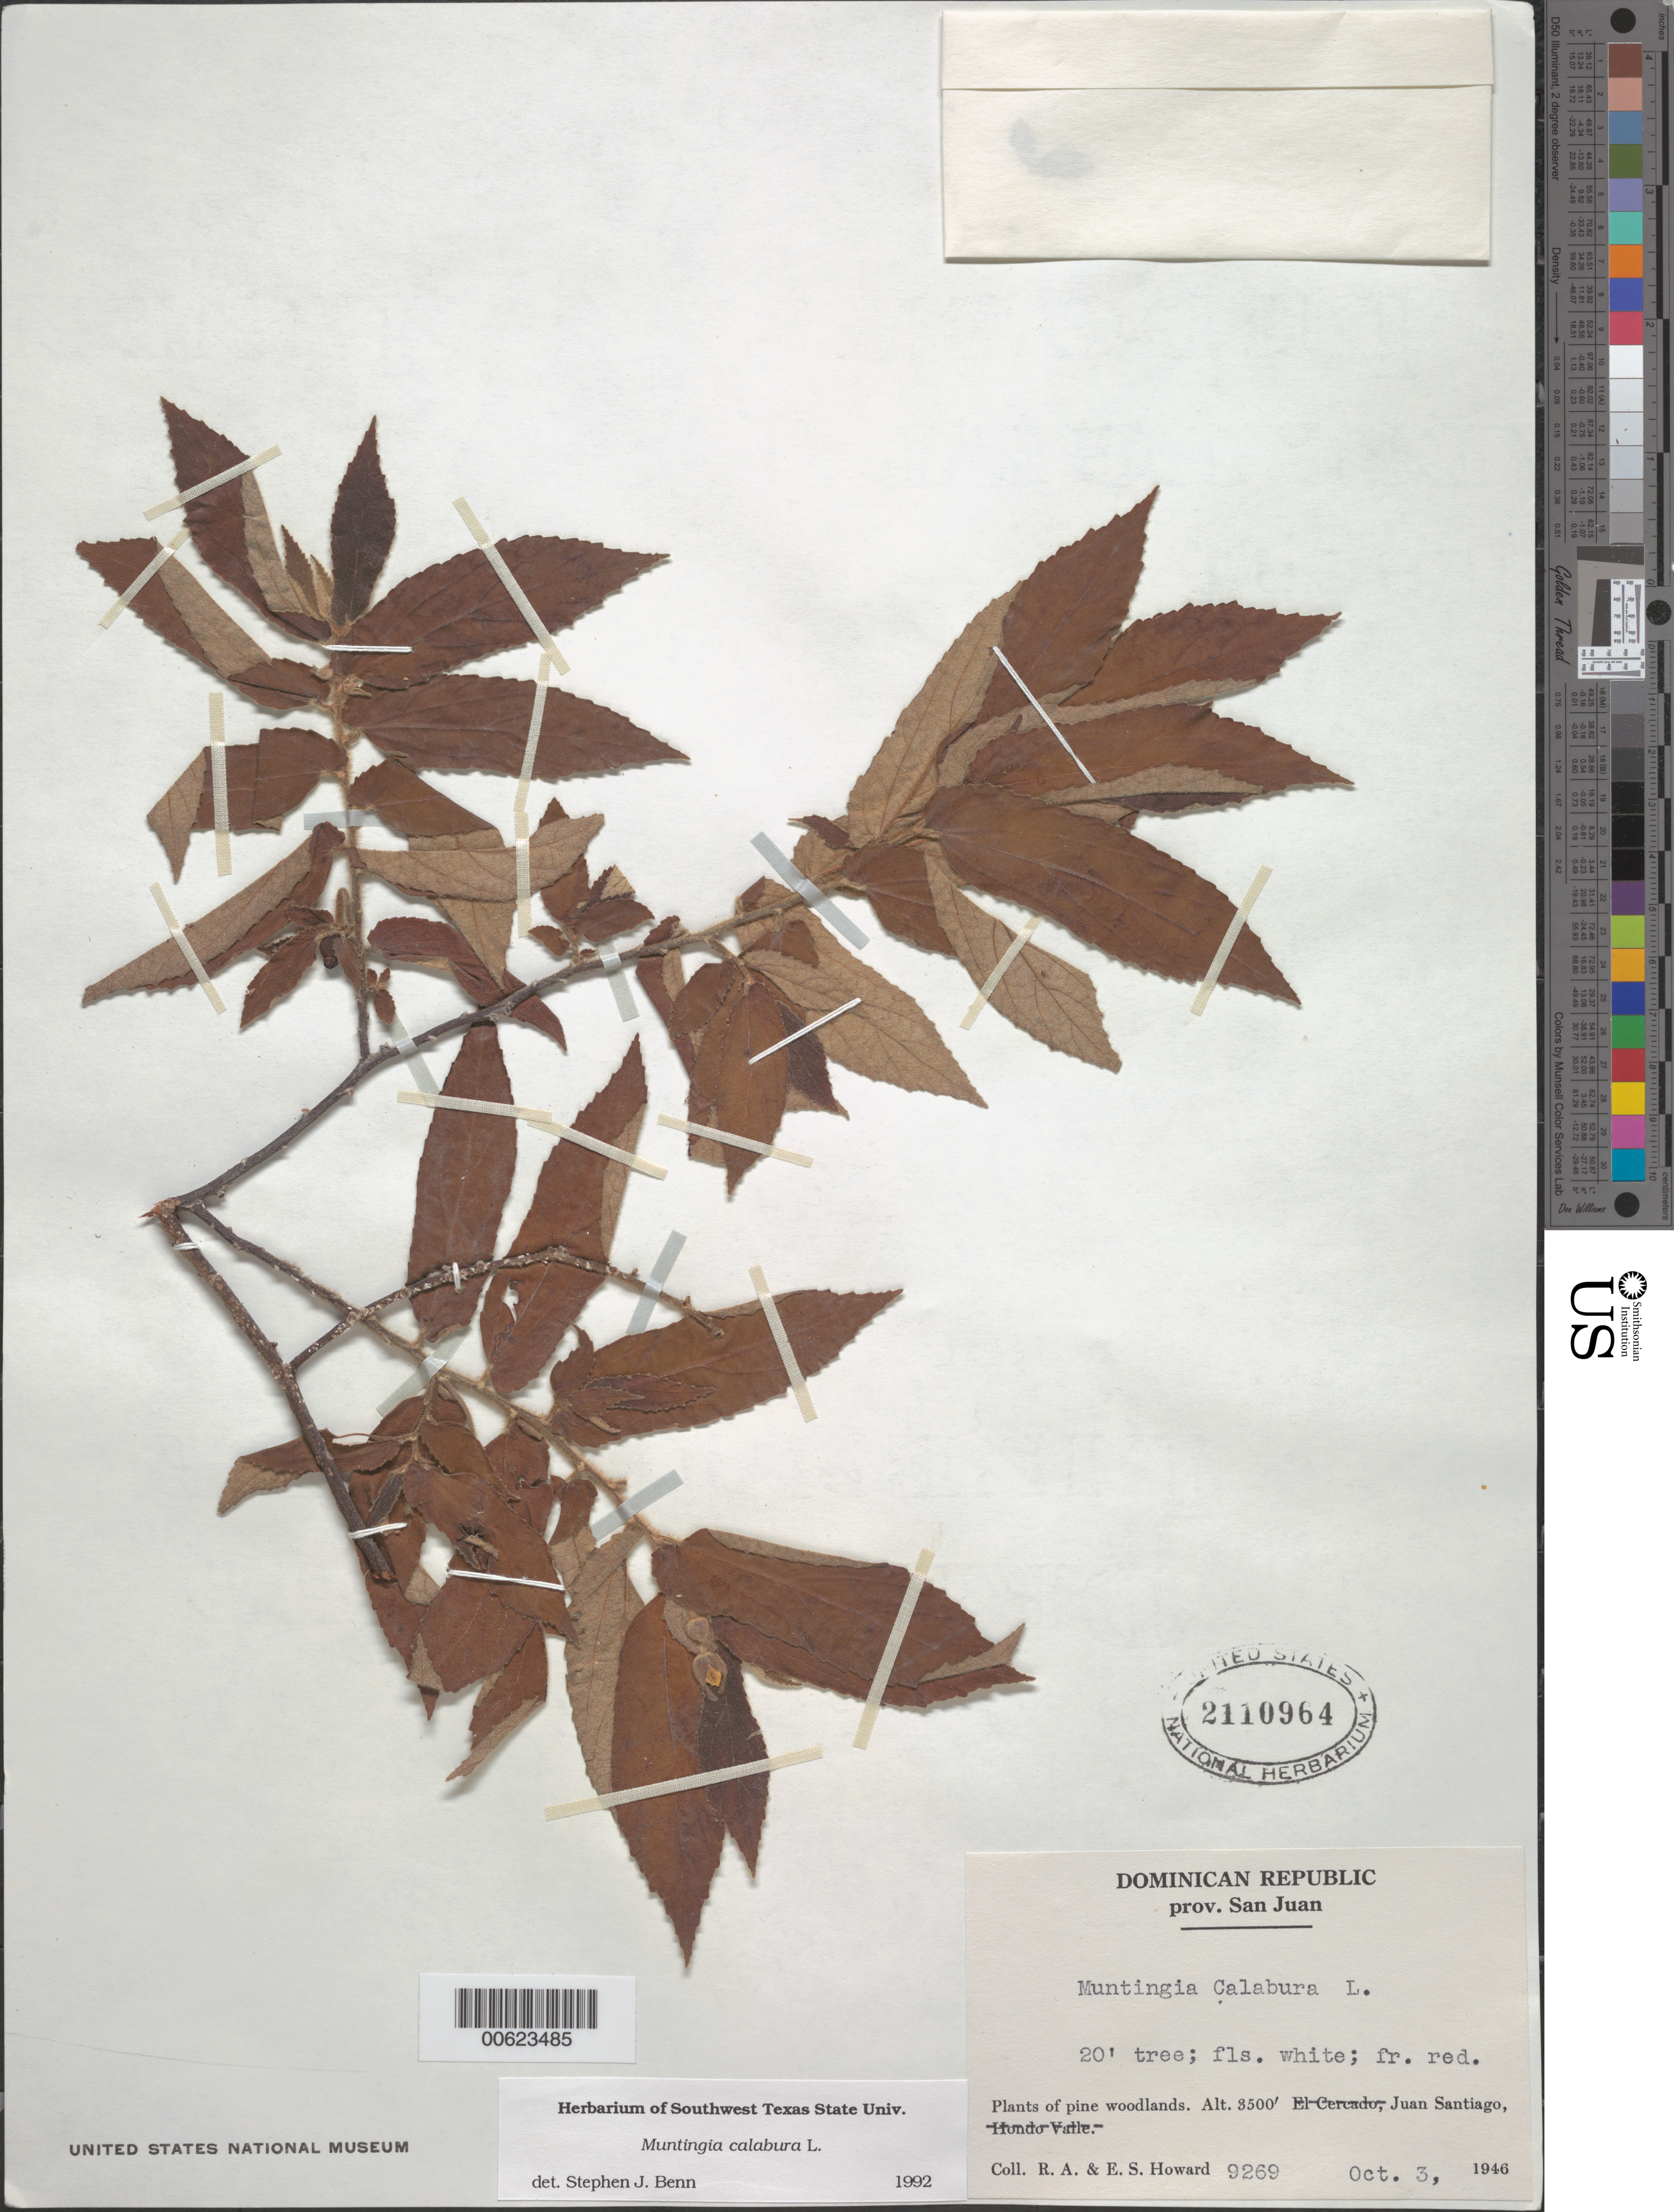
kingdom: Plantae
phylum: Tracheophyta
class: Magnoliopsida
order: Malvales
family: Muntingiaceae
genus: Muntingia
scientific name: Muntingia calabura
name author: L.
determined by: Benn, S. J.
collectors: R. A. Howard & E. S. Howard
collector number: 9269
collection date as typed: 03 Oct 1946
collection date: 1946-10-03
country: Dominican Republic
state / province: San Juan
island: Hispaniola Island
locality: Juan Santiago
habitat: Pine woodlands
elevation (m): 1067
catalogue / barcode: US 2110964